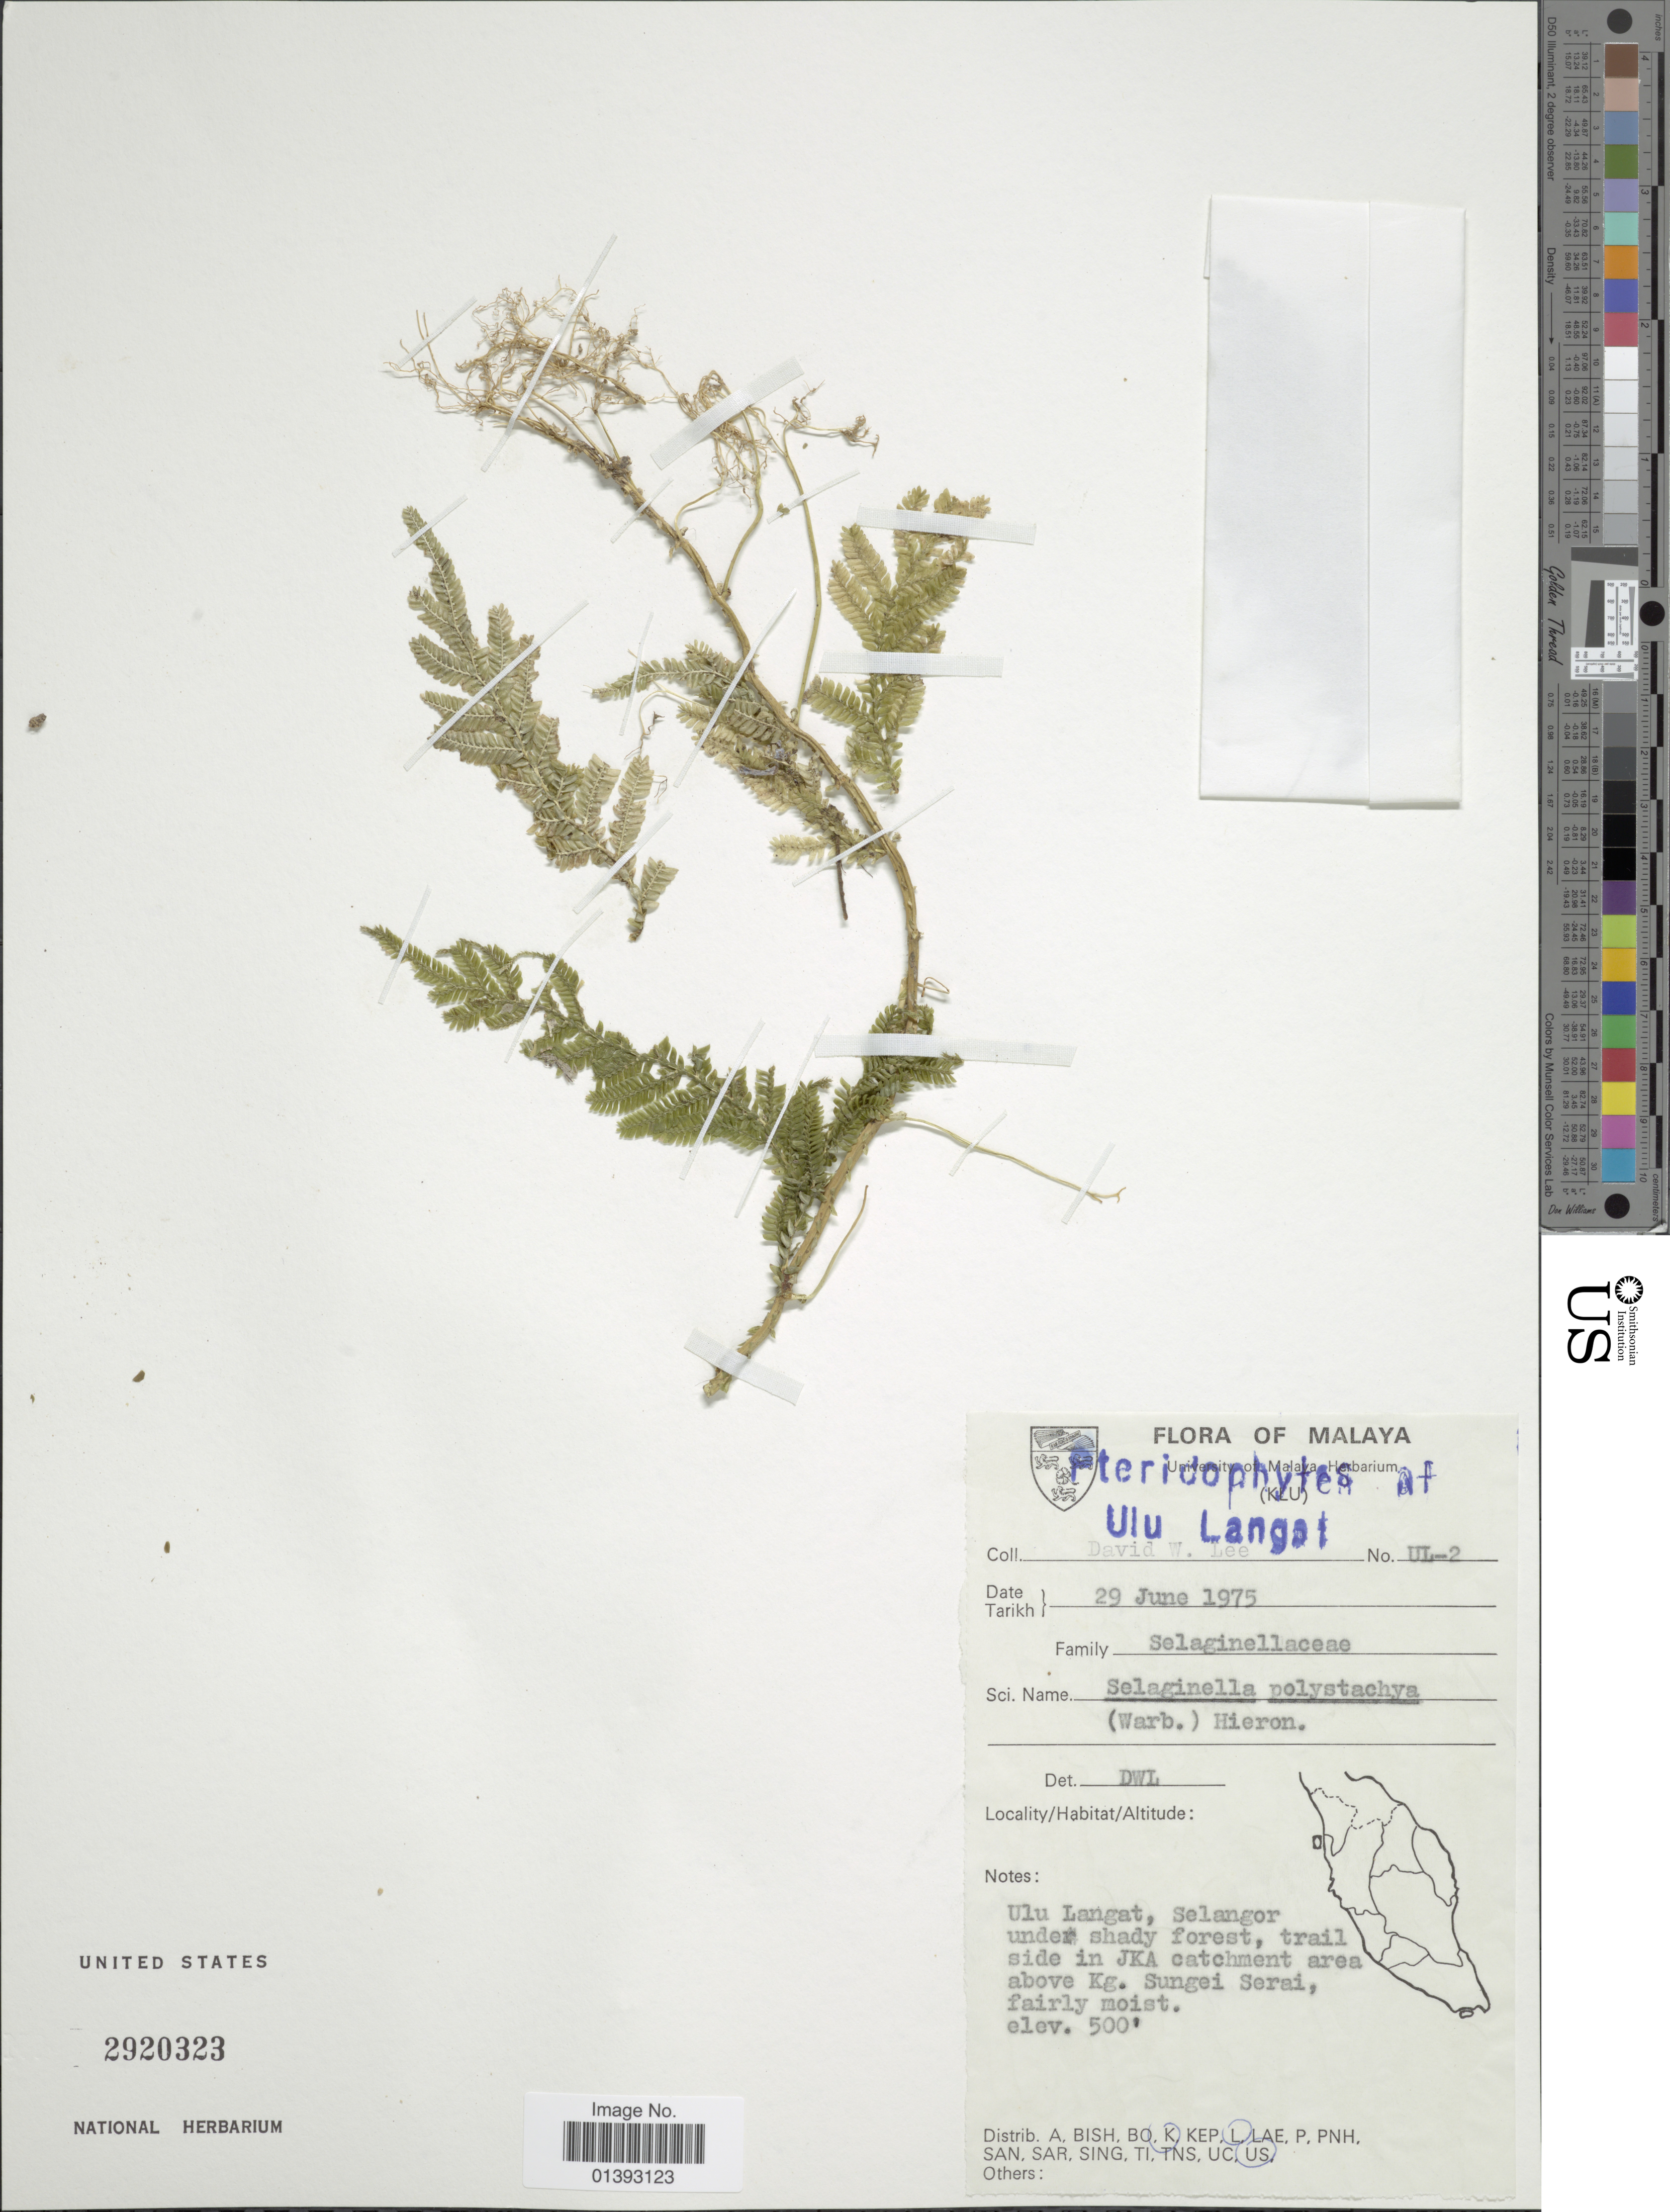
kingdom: Plantae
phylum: Tracheophyta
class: Lycopodiopsida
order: Selaginellales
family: Selaginellaceae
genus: Selaginella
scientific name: Selaginella polystachya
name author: (Warb.) Hieron.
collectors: D. Lee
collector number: UL-2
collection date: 1975-06-29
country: Malaysia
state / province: Selangor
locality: Ulu Langat, Selangor under sandy forest, trail side in JKA catchment area above Kg. Sungei Serai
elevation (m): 152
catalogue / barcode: US 2920323